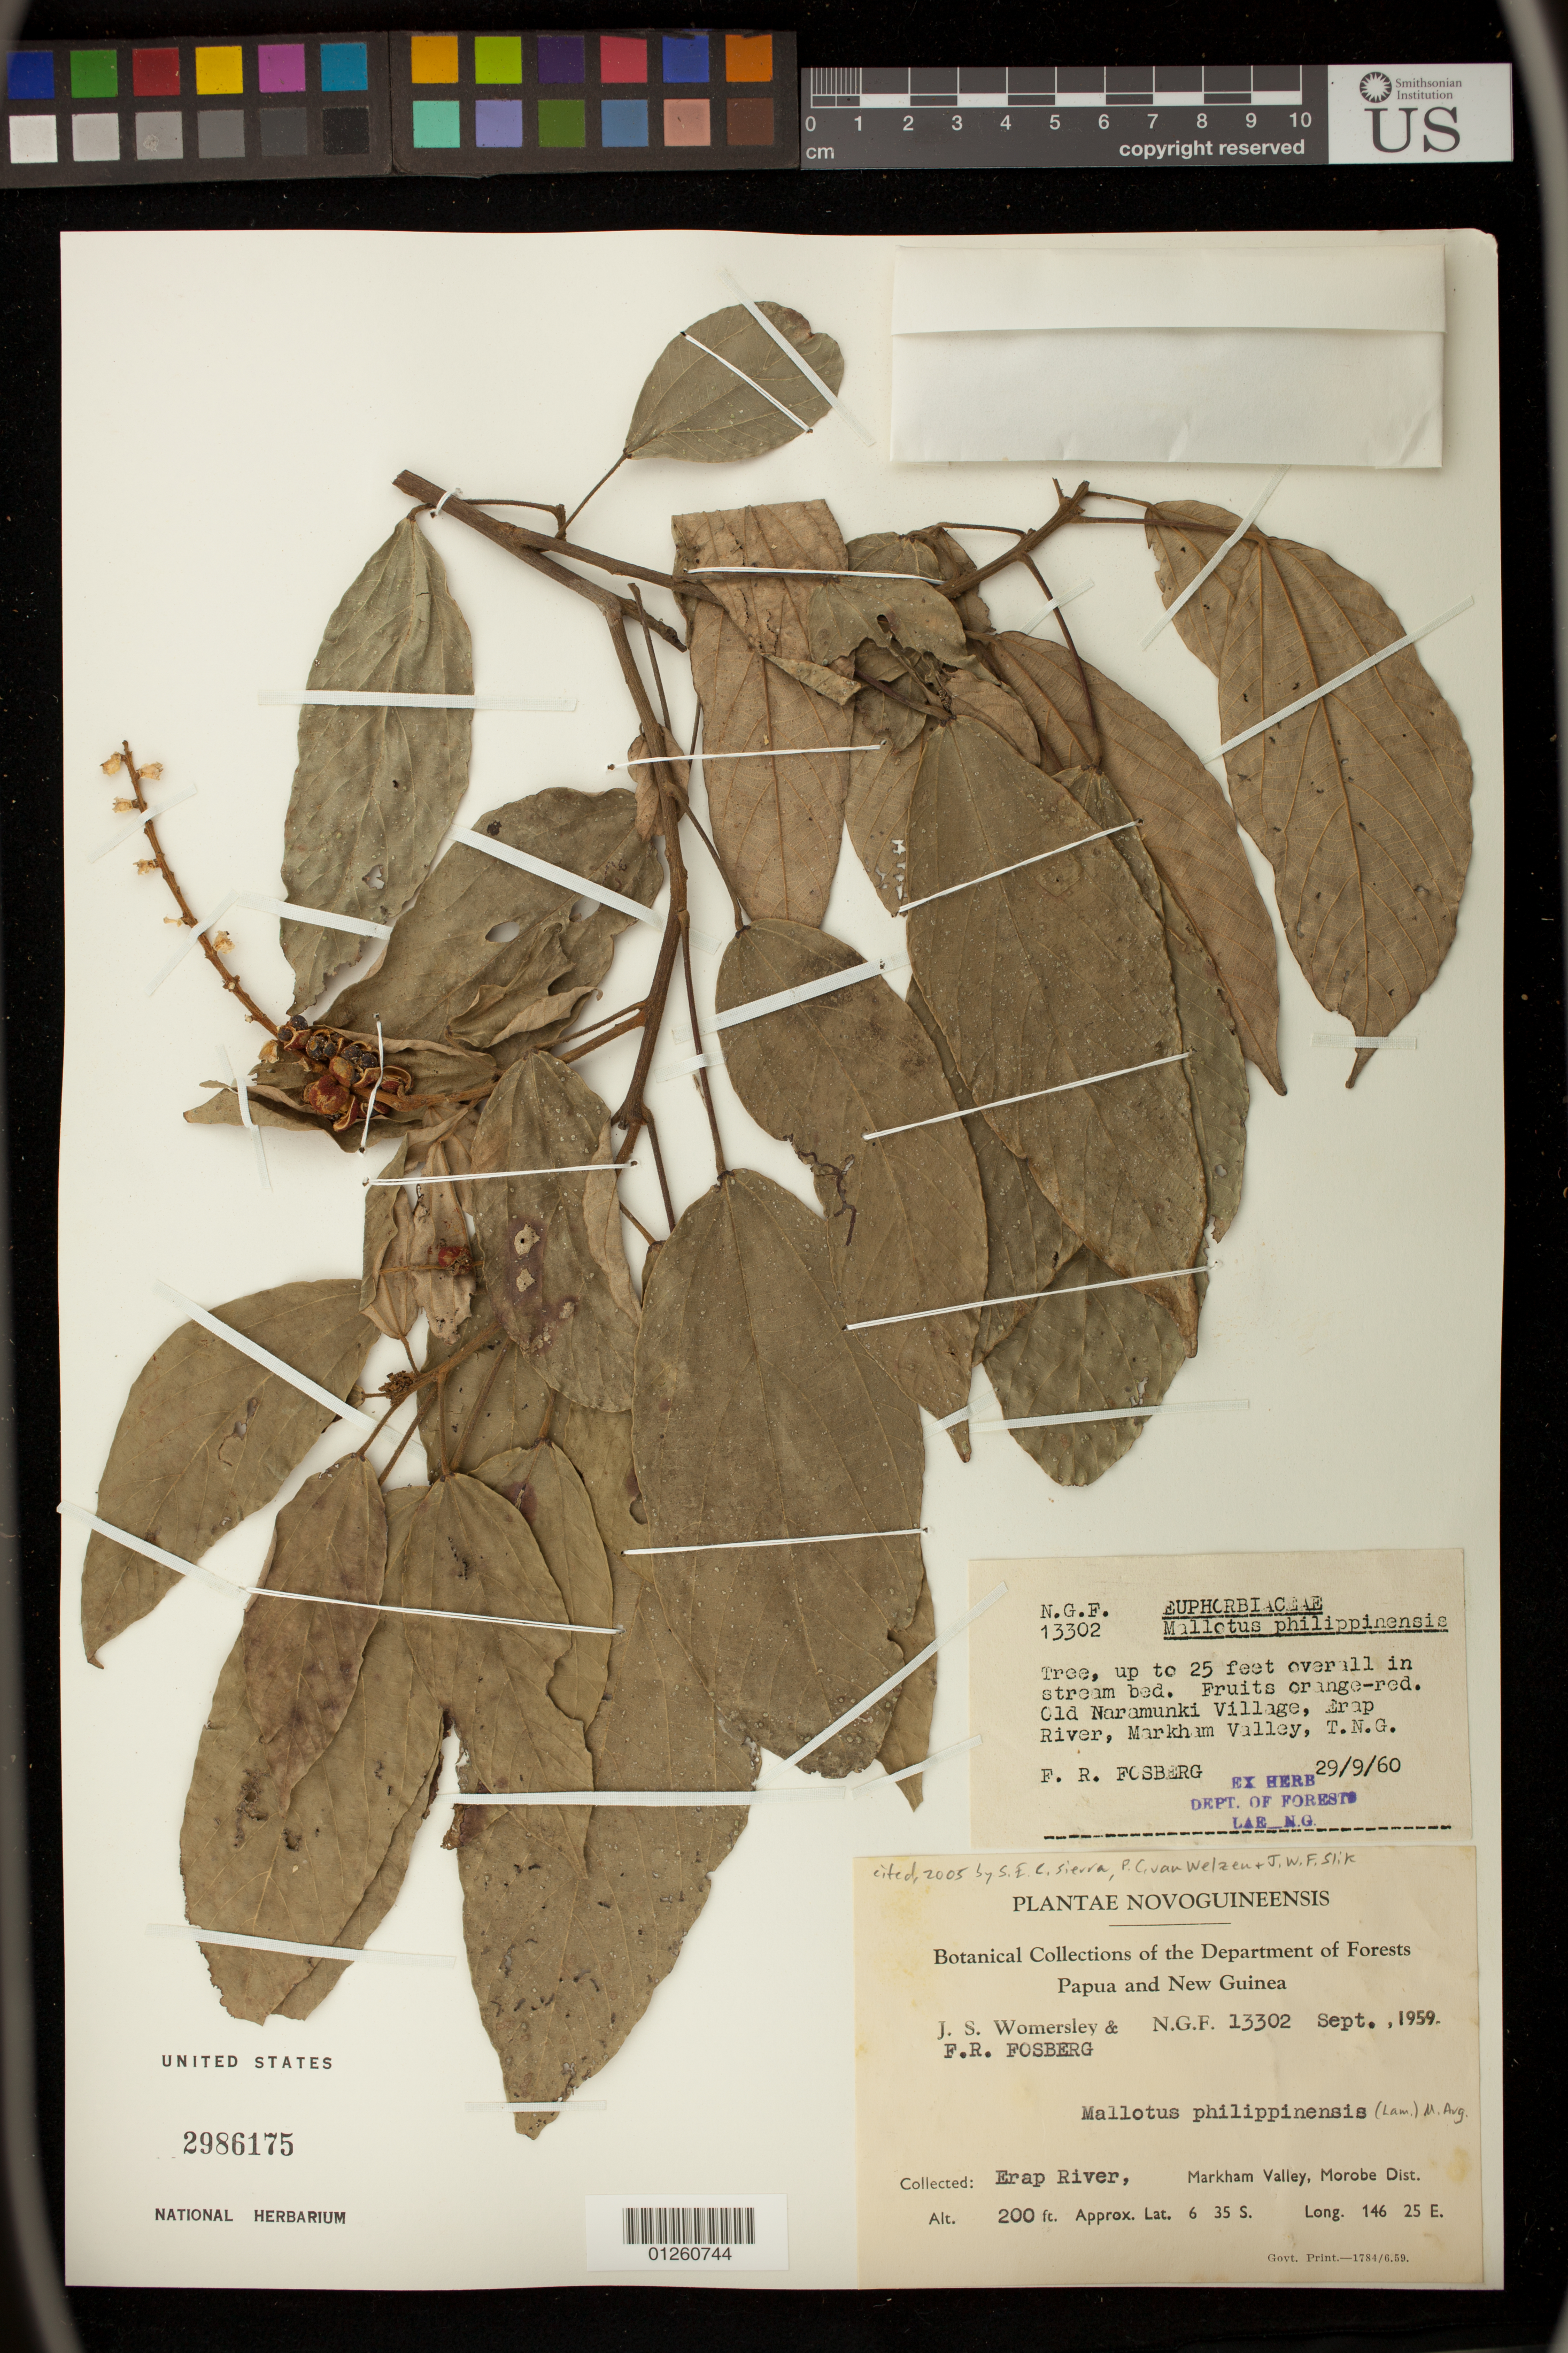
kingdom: Plantae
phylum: Tracheophyta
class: Magnoliopsida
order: Malpighiales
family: Euphorbiaceae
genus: Mallotus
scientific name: Mallotus philippensis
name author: (Lam.) Müll. Arg.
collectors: J. S. Womersley & F. R. Fosberg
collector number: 13302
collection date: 1959-09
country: Papua New Guinea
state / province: Morobe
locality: Erap River, Markham Valley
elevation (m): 61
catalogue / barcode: US 2986175